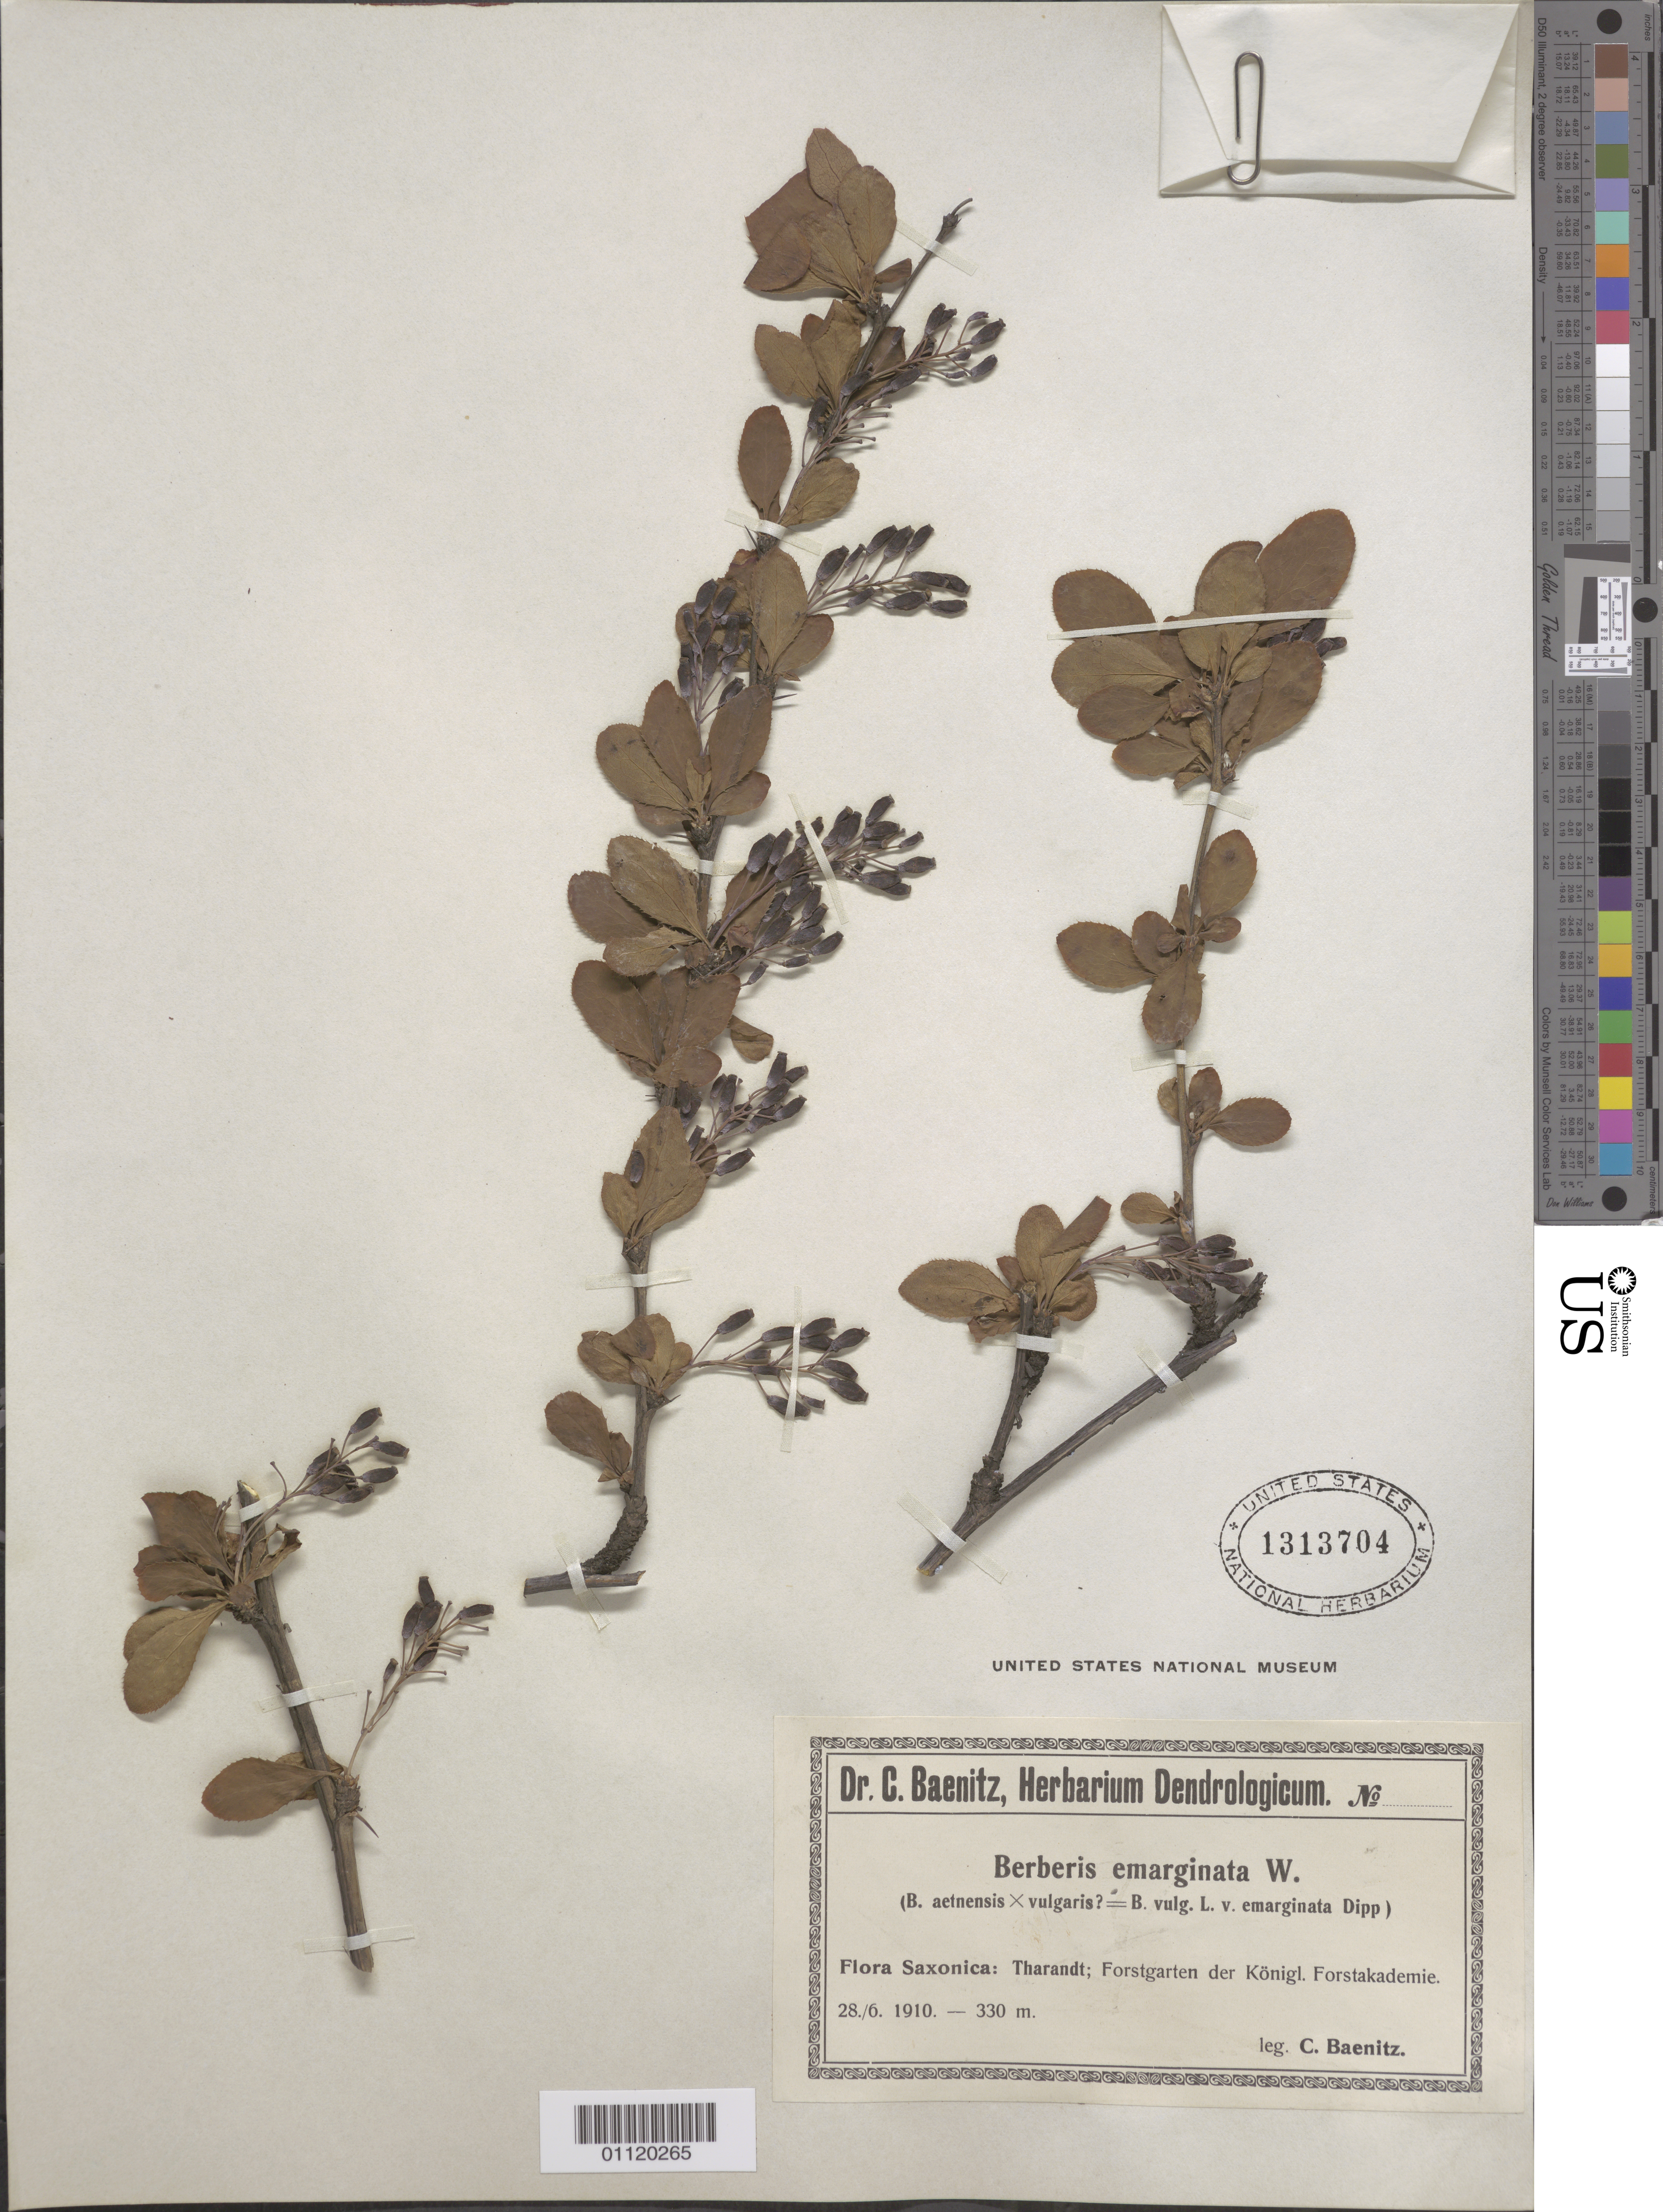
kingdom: Plantae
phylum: Tracheophyta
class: Magnoliopsida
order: Ranunculales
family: Berberidaceae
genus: Berberis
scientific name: Berberis emarginata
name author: Willd.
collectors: C. G. Baenitz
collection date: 1910-06-28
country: Germany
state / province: Sachsen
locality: Tharandt; Forest Garden of "Konigl. Forstakademie" (possibly Forest Academy).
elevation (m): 330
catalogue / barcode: US 1313704